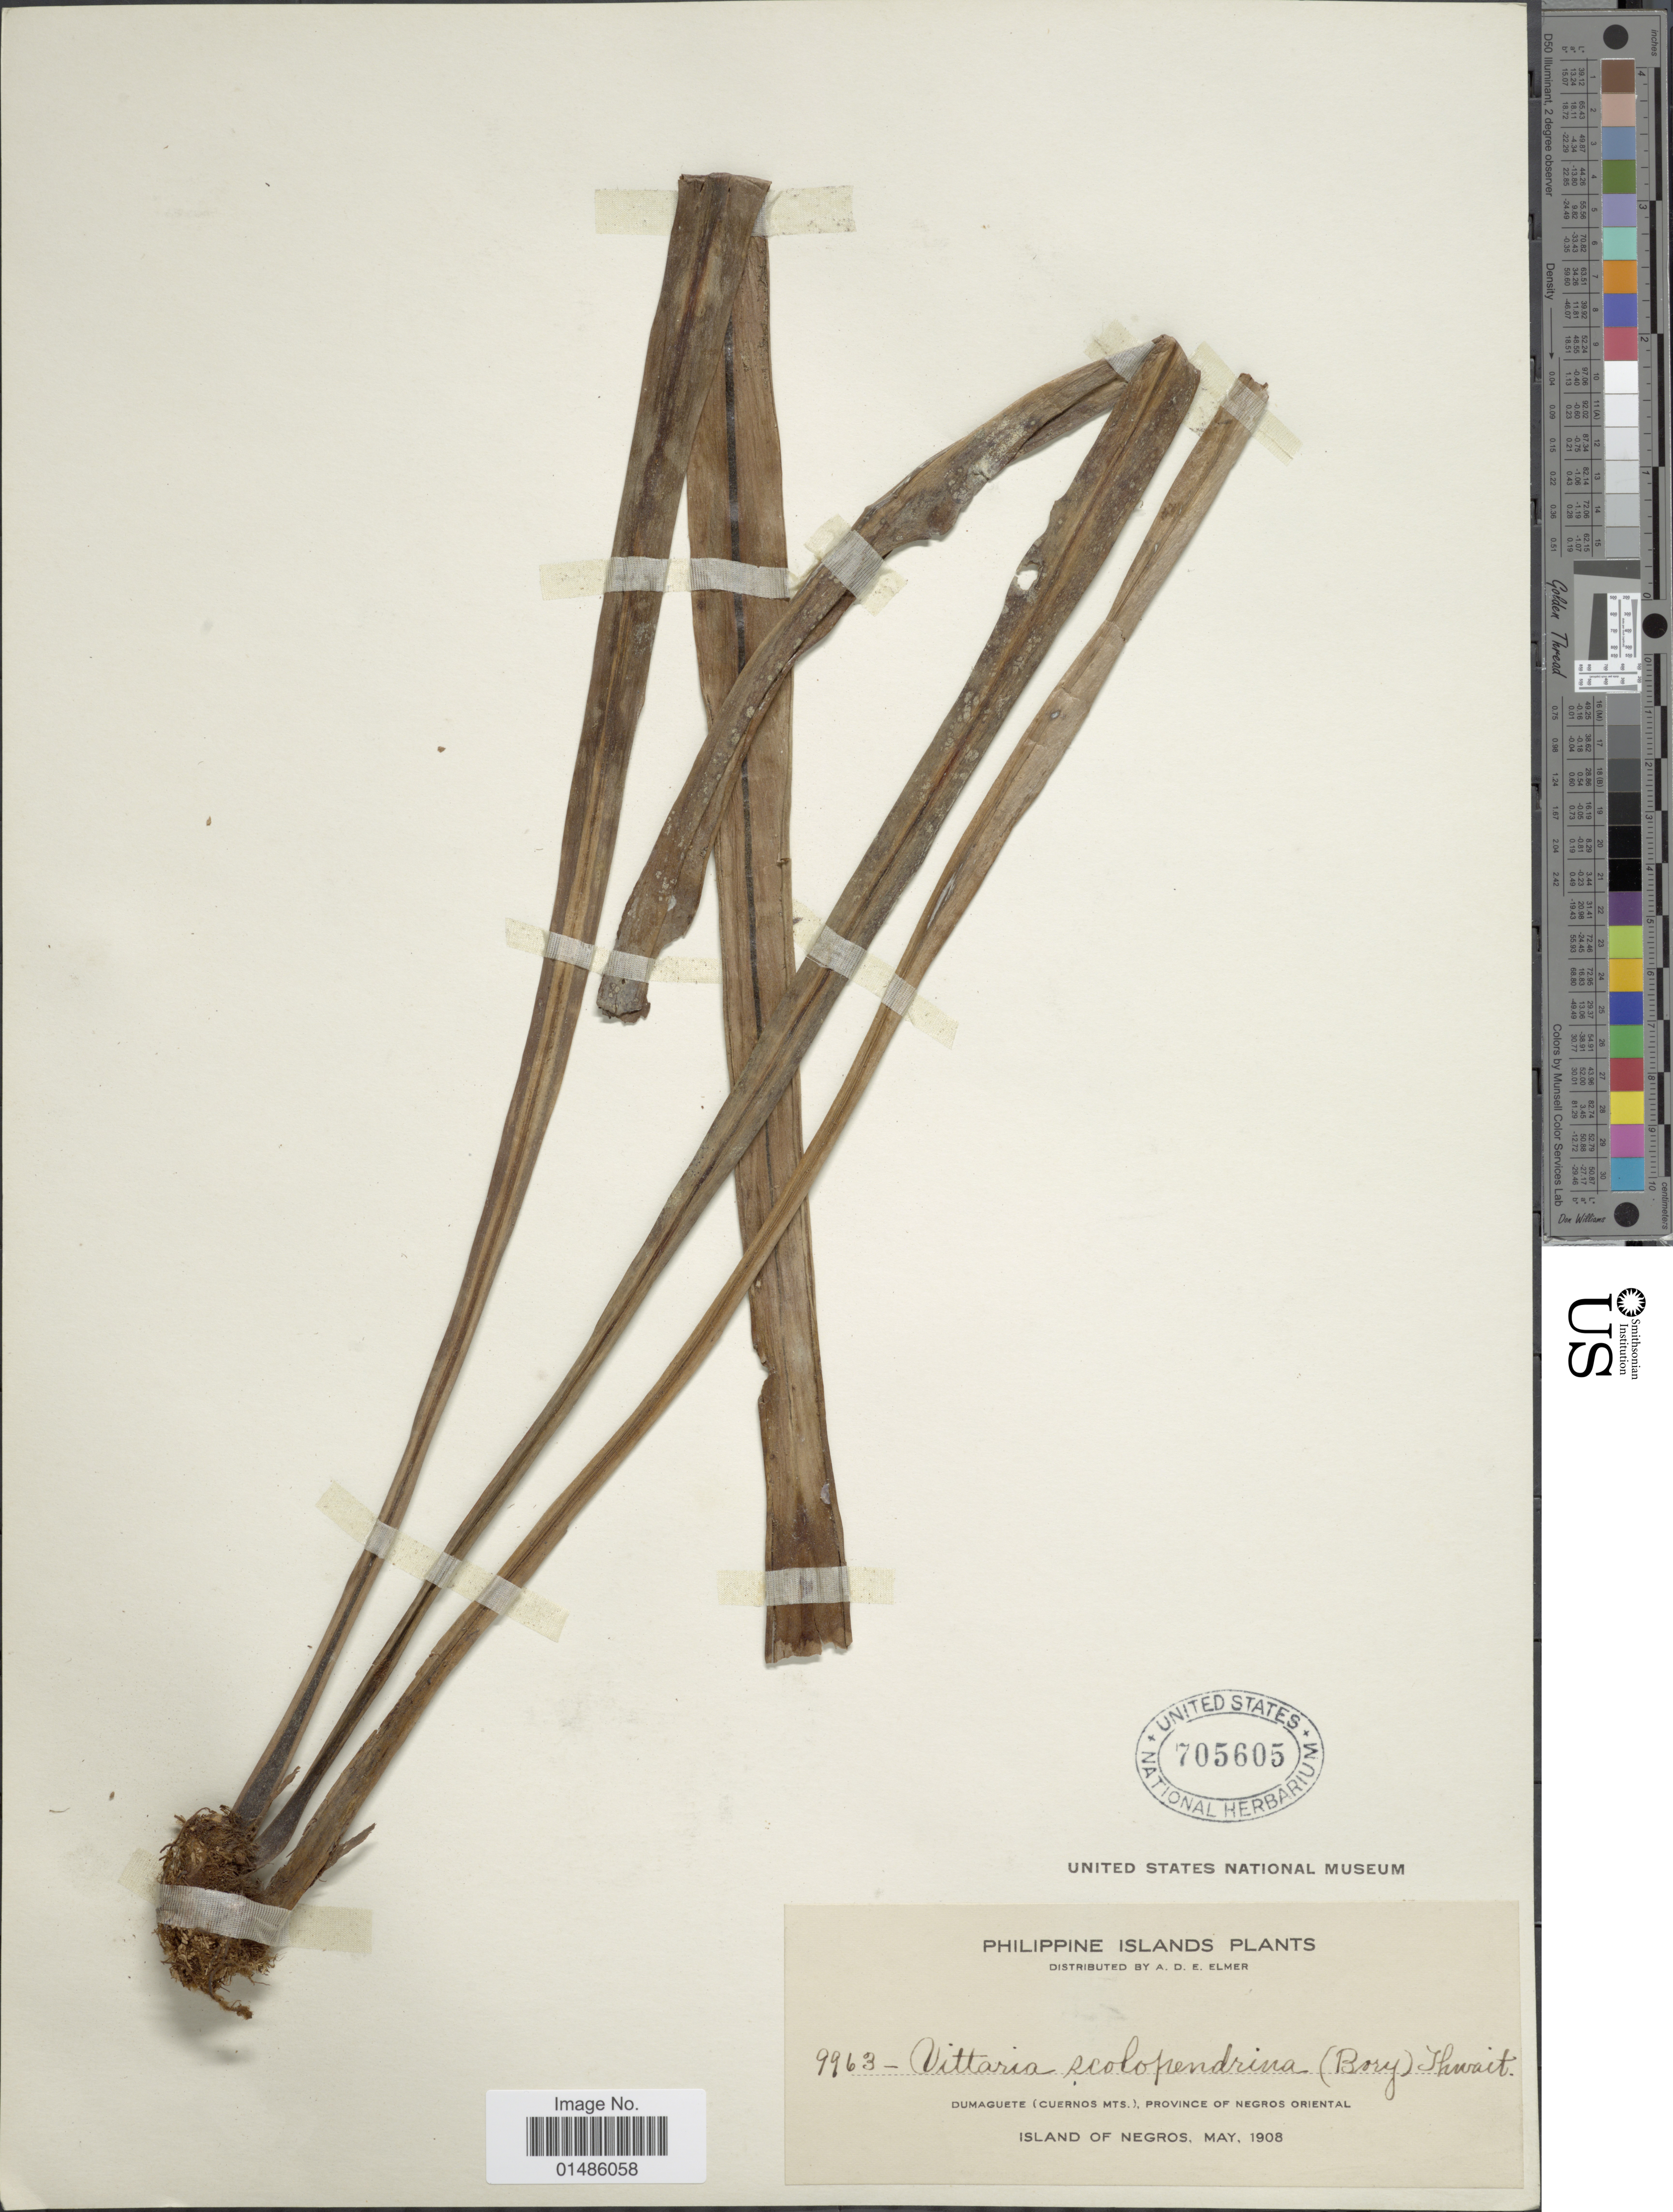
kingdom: Plantae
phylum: Tracheophyta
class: Polypodiopsida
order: Polypodiales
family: Pteridaceae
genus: Haplopteris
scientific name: Haplopteris scolopendrina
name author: (Bory) Presl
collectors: A. D. E. Elmer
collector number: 9963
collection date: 1908-05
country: Philippines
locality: Dumaguete (Cuernos Mts.), Province of Negros Oriental. Island of Negros.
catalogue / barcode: US 705605